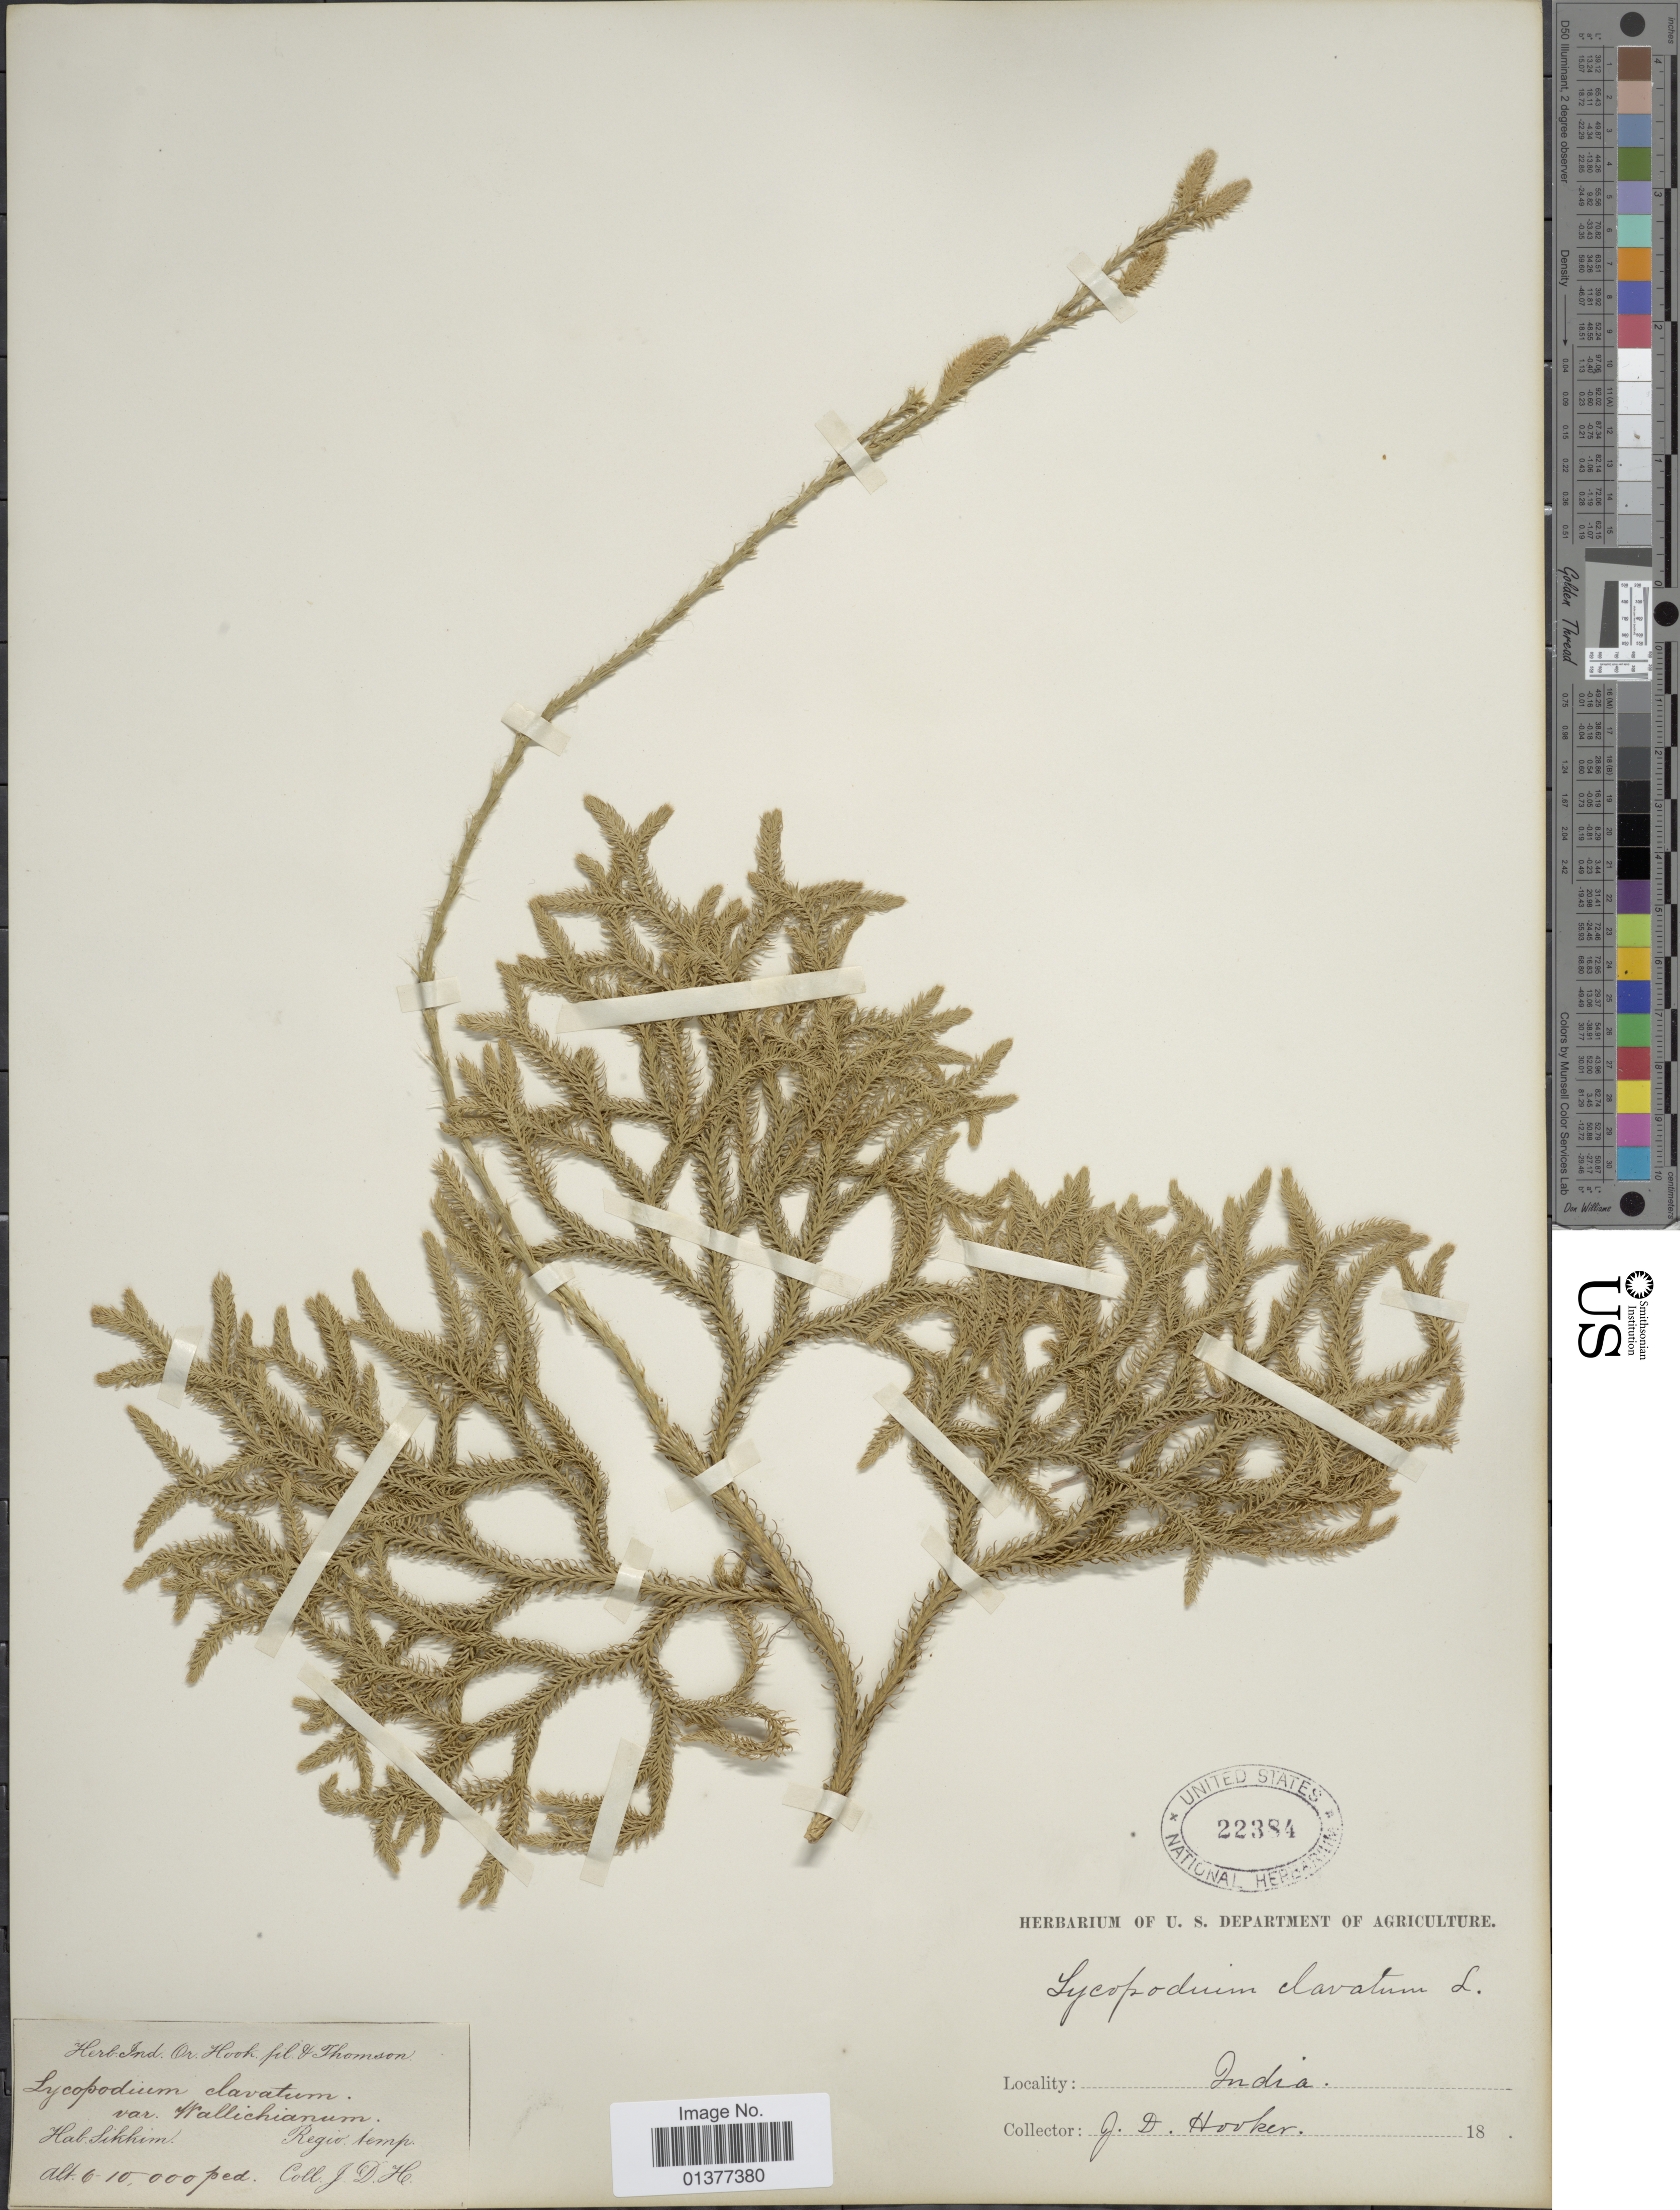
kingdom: Plantae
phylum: Tracheophyta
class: Lycopodiopsida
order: Lycopodiales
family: Lycopodiaceae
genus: Lycopodium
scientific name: Lycopodium clavatum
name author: L.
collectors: J. D. Hooker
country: India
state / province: Sikkim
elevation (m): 1829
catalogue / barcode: US 22384